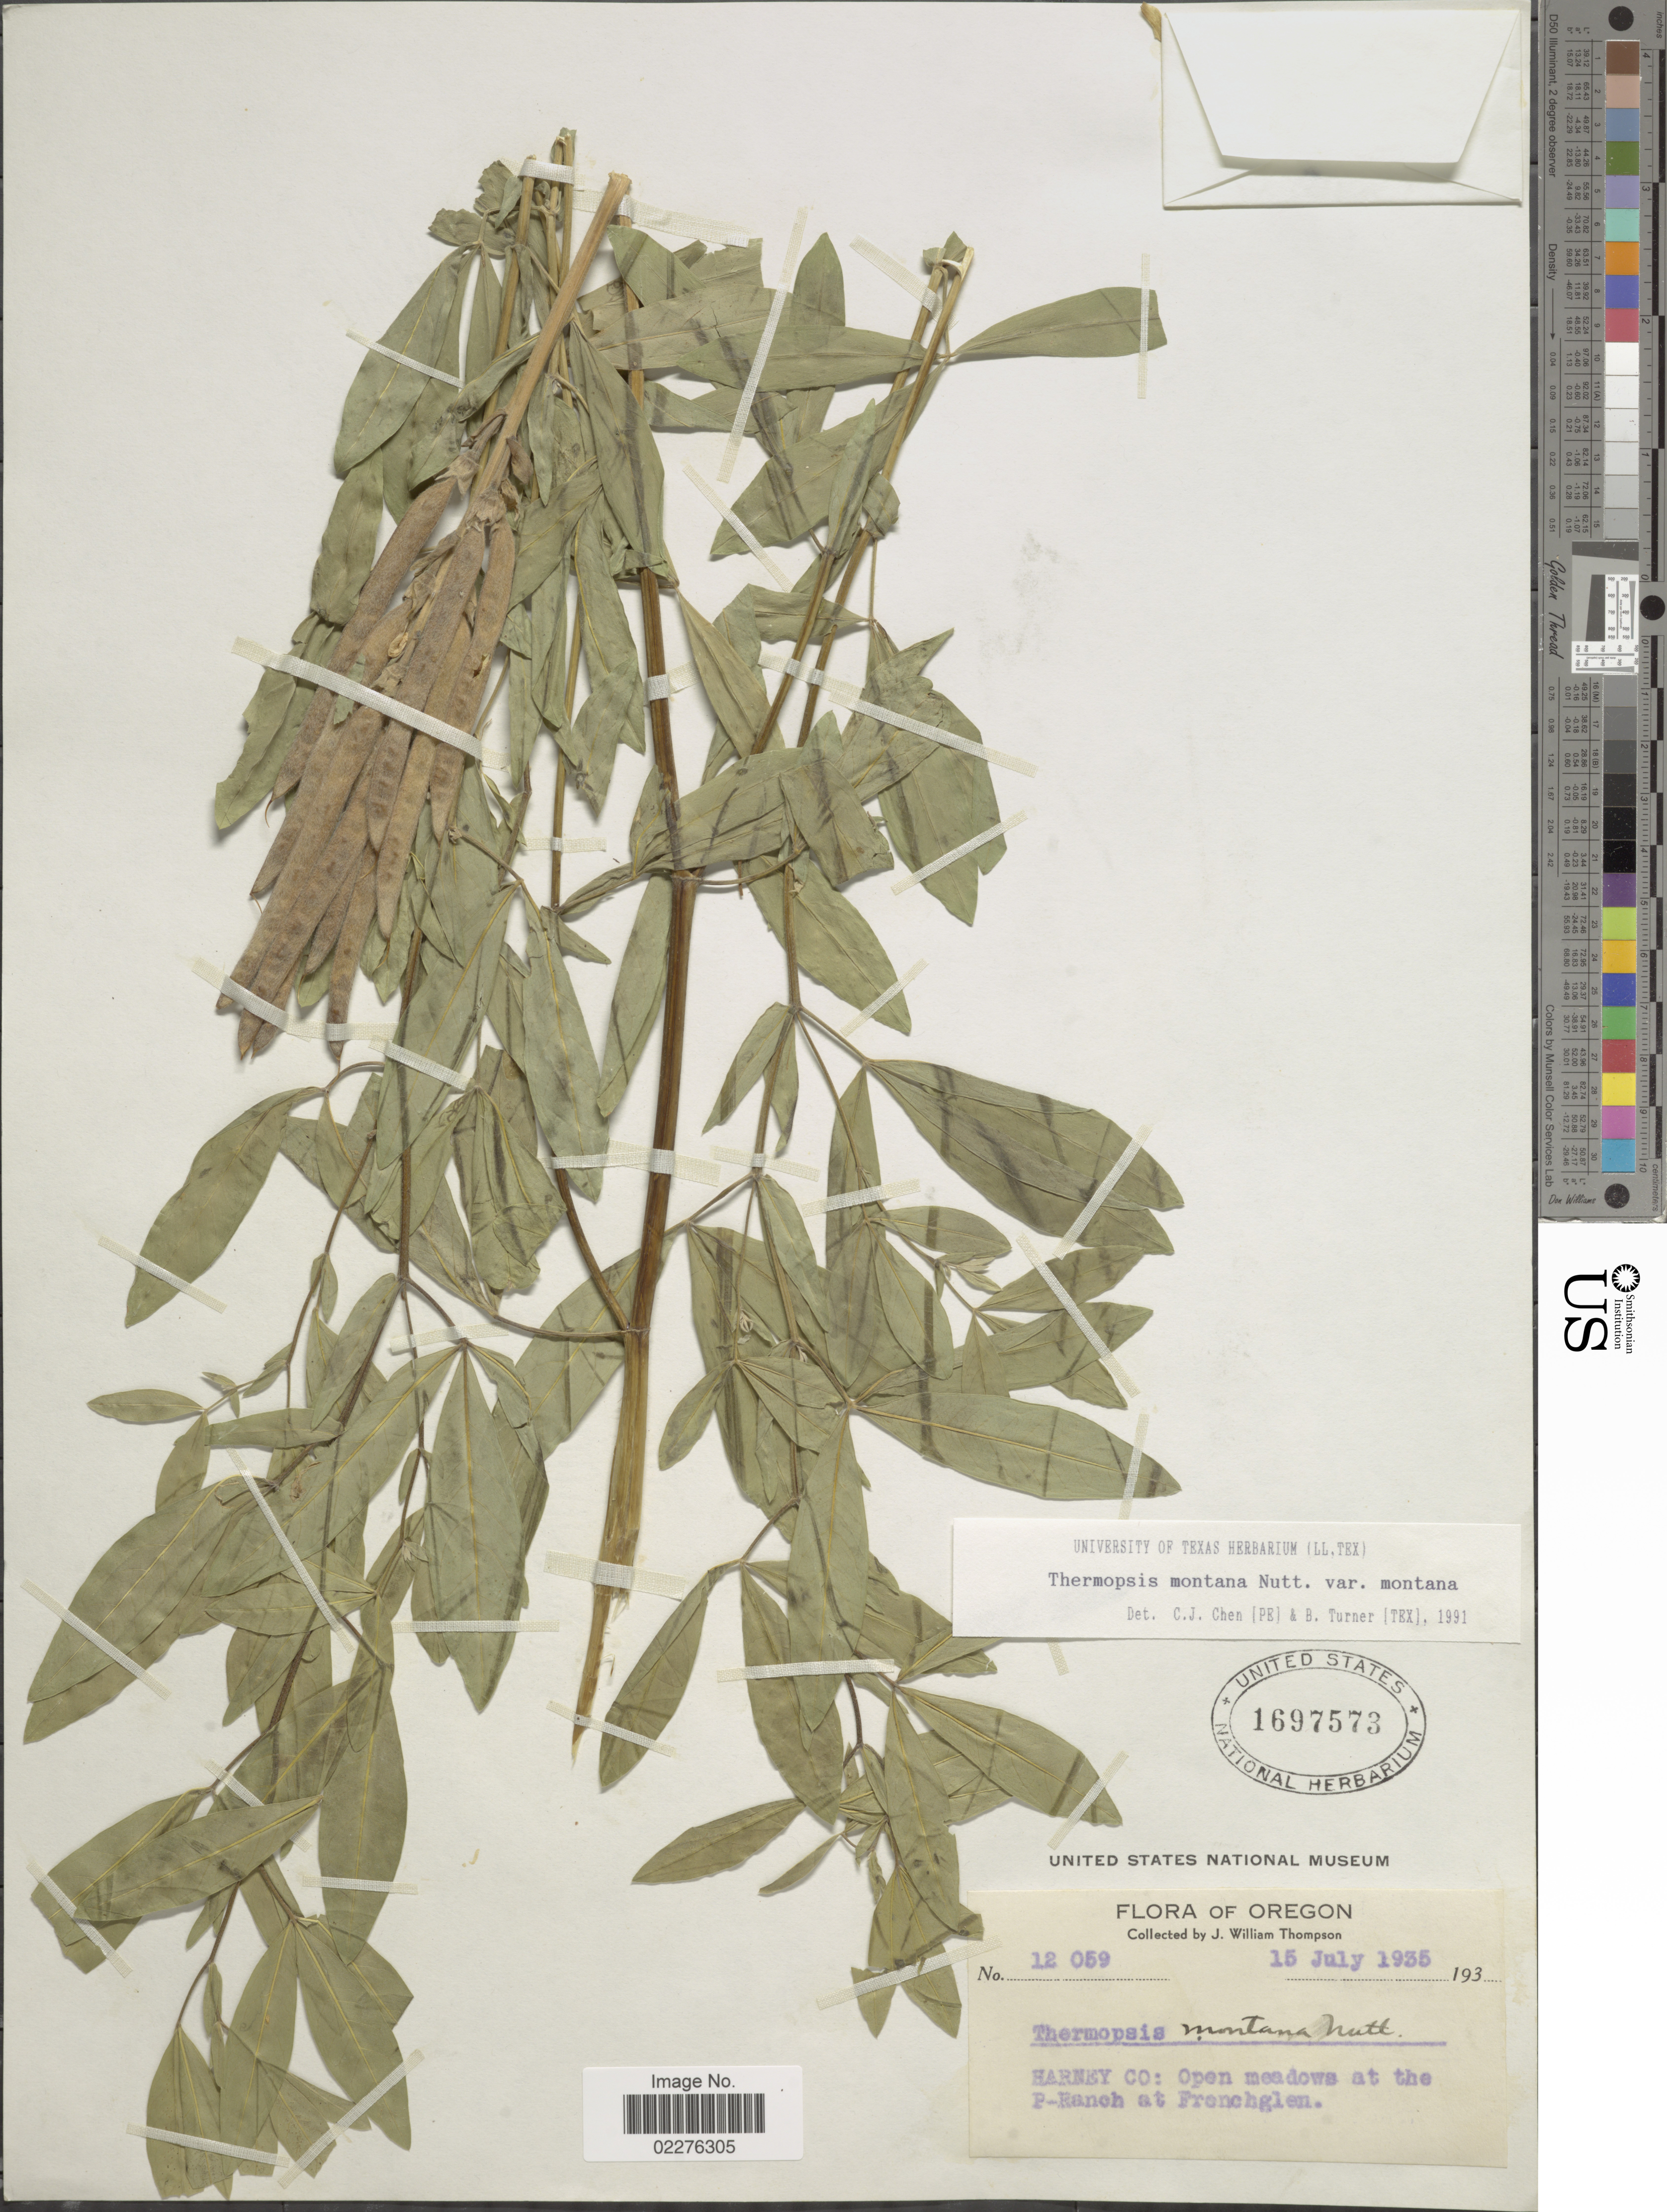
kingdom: Plantae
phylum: Tracheophyta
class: Magnoliopsida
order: Fabales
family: Fabaceae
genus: Thermopsis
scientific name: Thermopsis montana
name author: Nutt.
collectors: J. W. Thompson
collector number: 12059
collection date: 1935-07-15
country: United States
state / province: Oregon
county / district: Harney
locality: Harney Co: Open meadows at the P-Ranch at Frenchglen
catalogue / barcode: US 1697573